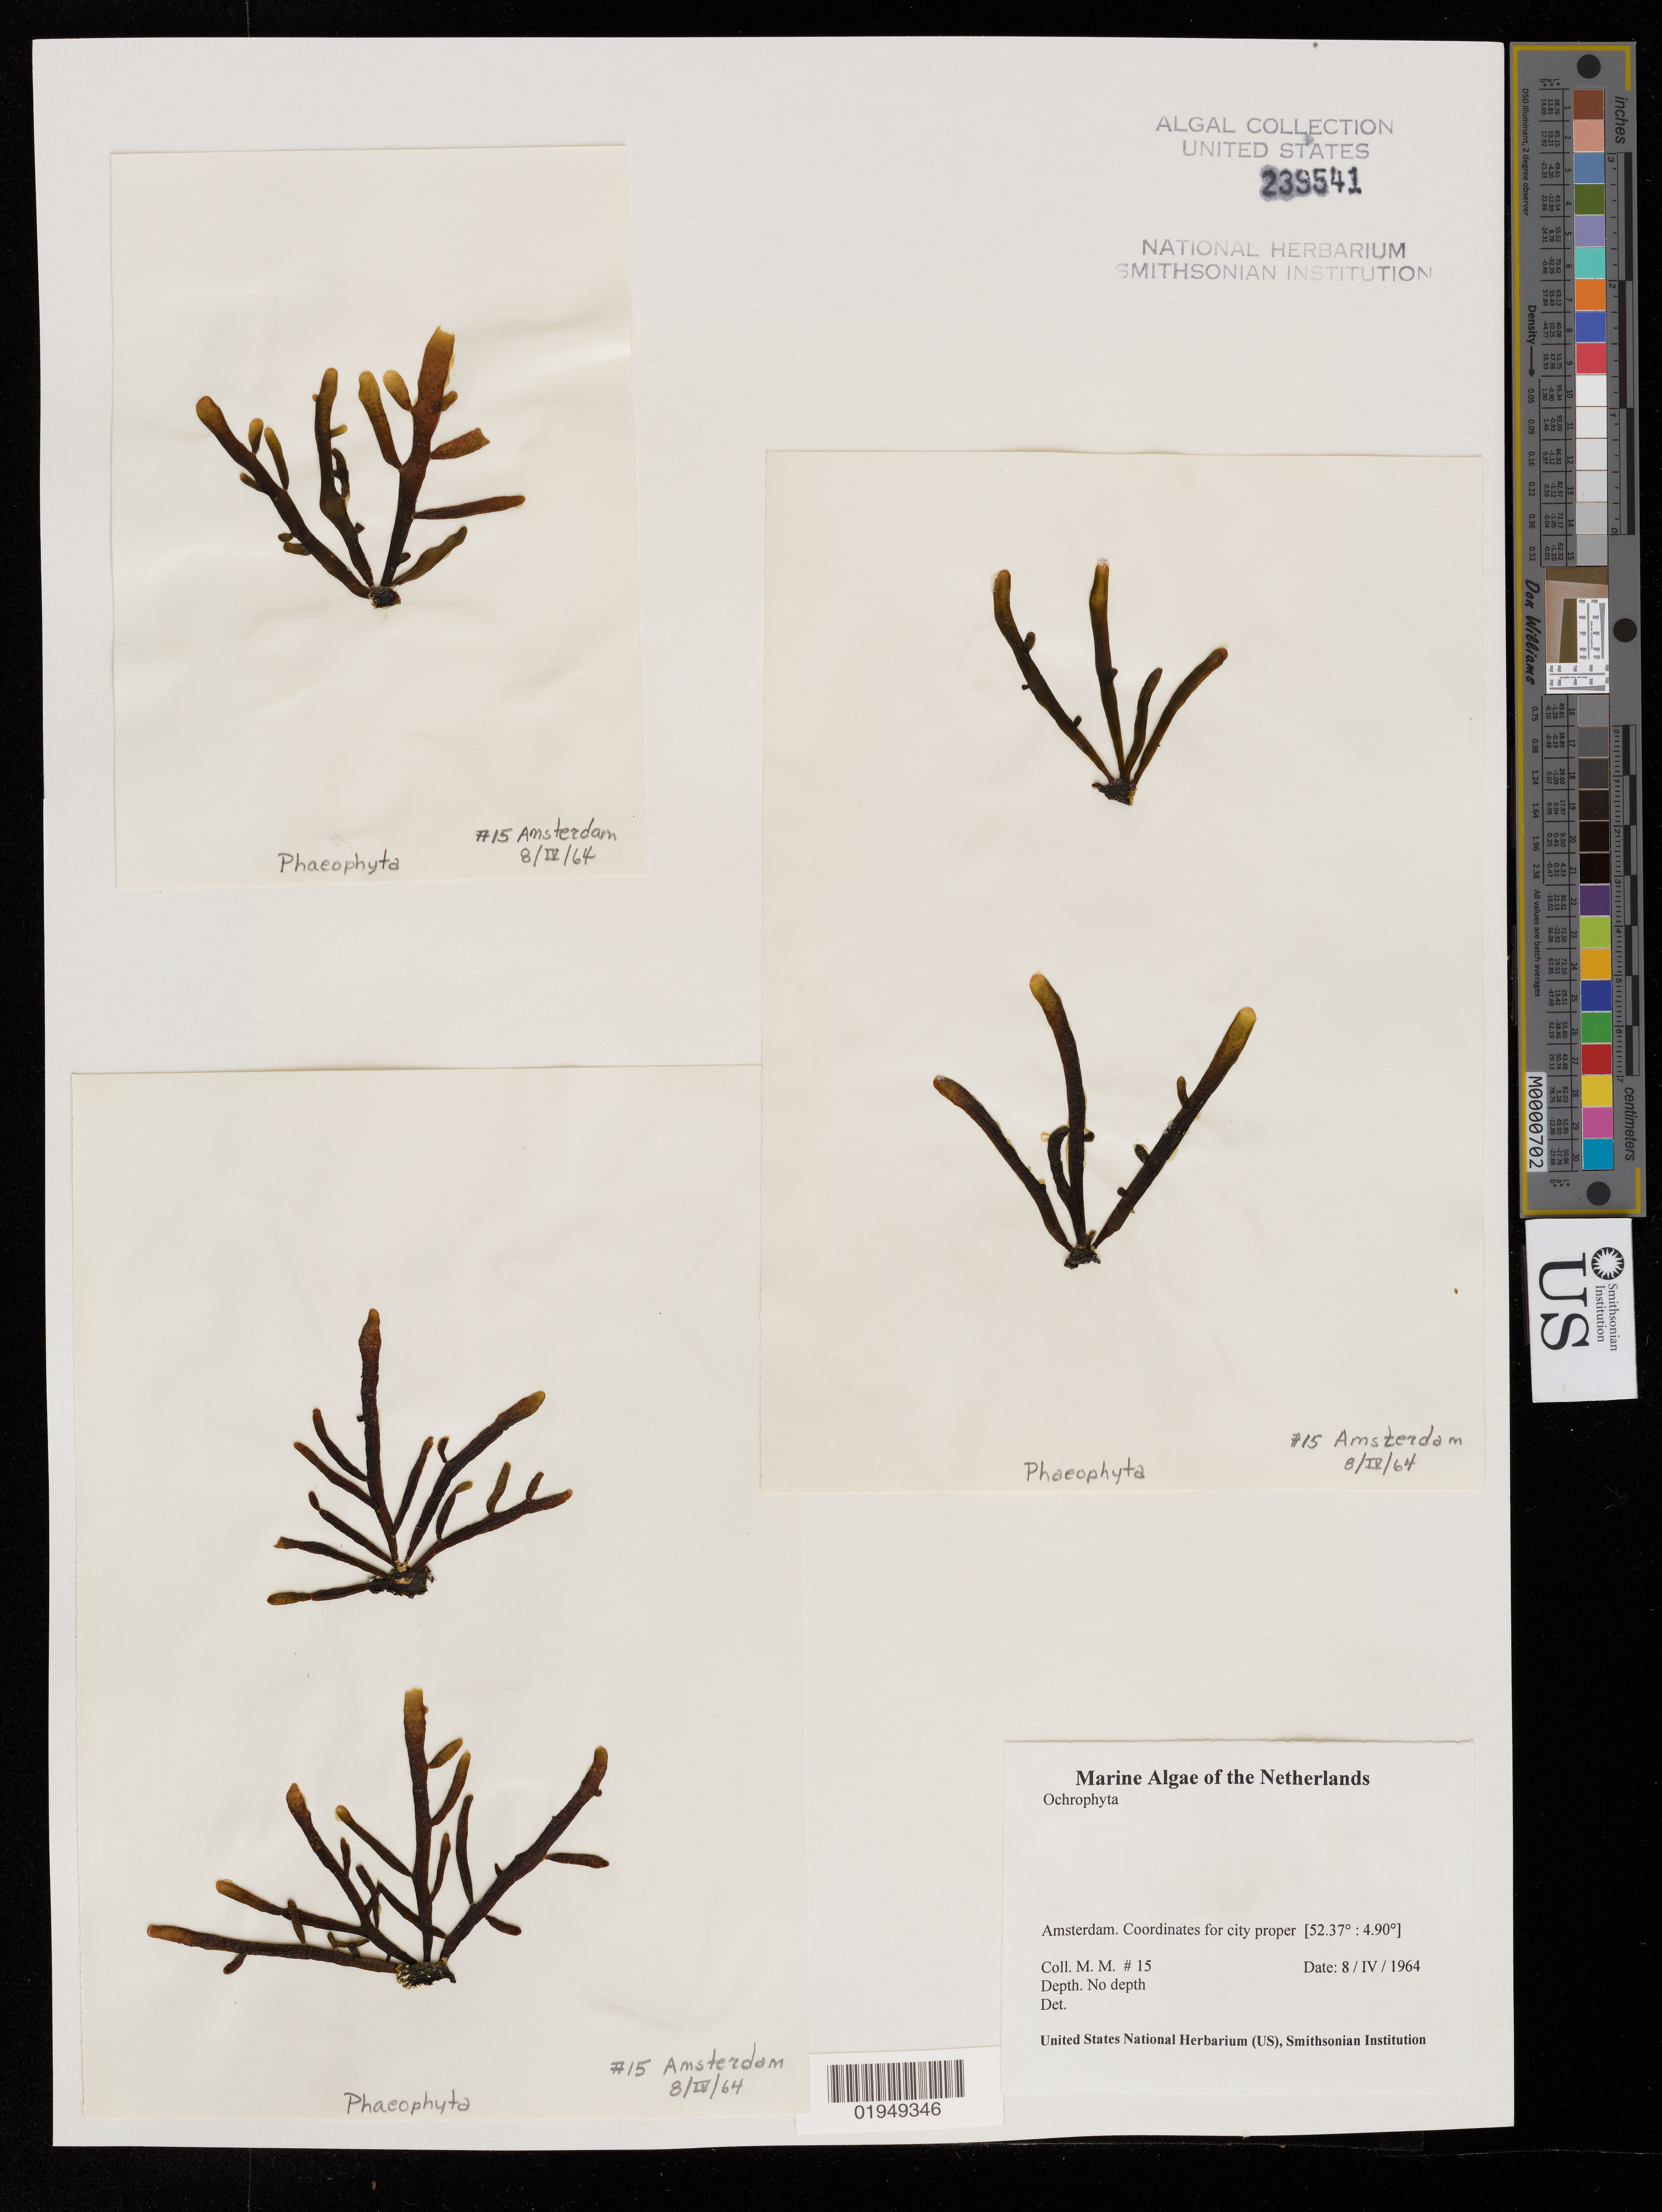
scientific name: Ochrophyta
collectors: M. M.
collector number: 15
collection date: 1964-04-08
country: Netherlands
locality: Amsterdam. Coordinates for city proper [52.37° : 4.90°]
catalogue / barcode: US 239541